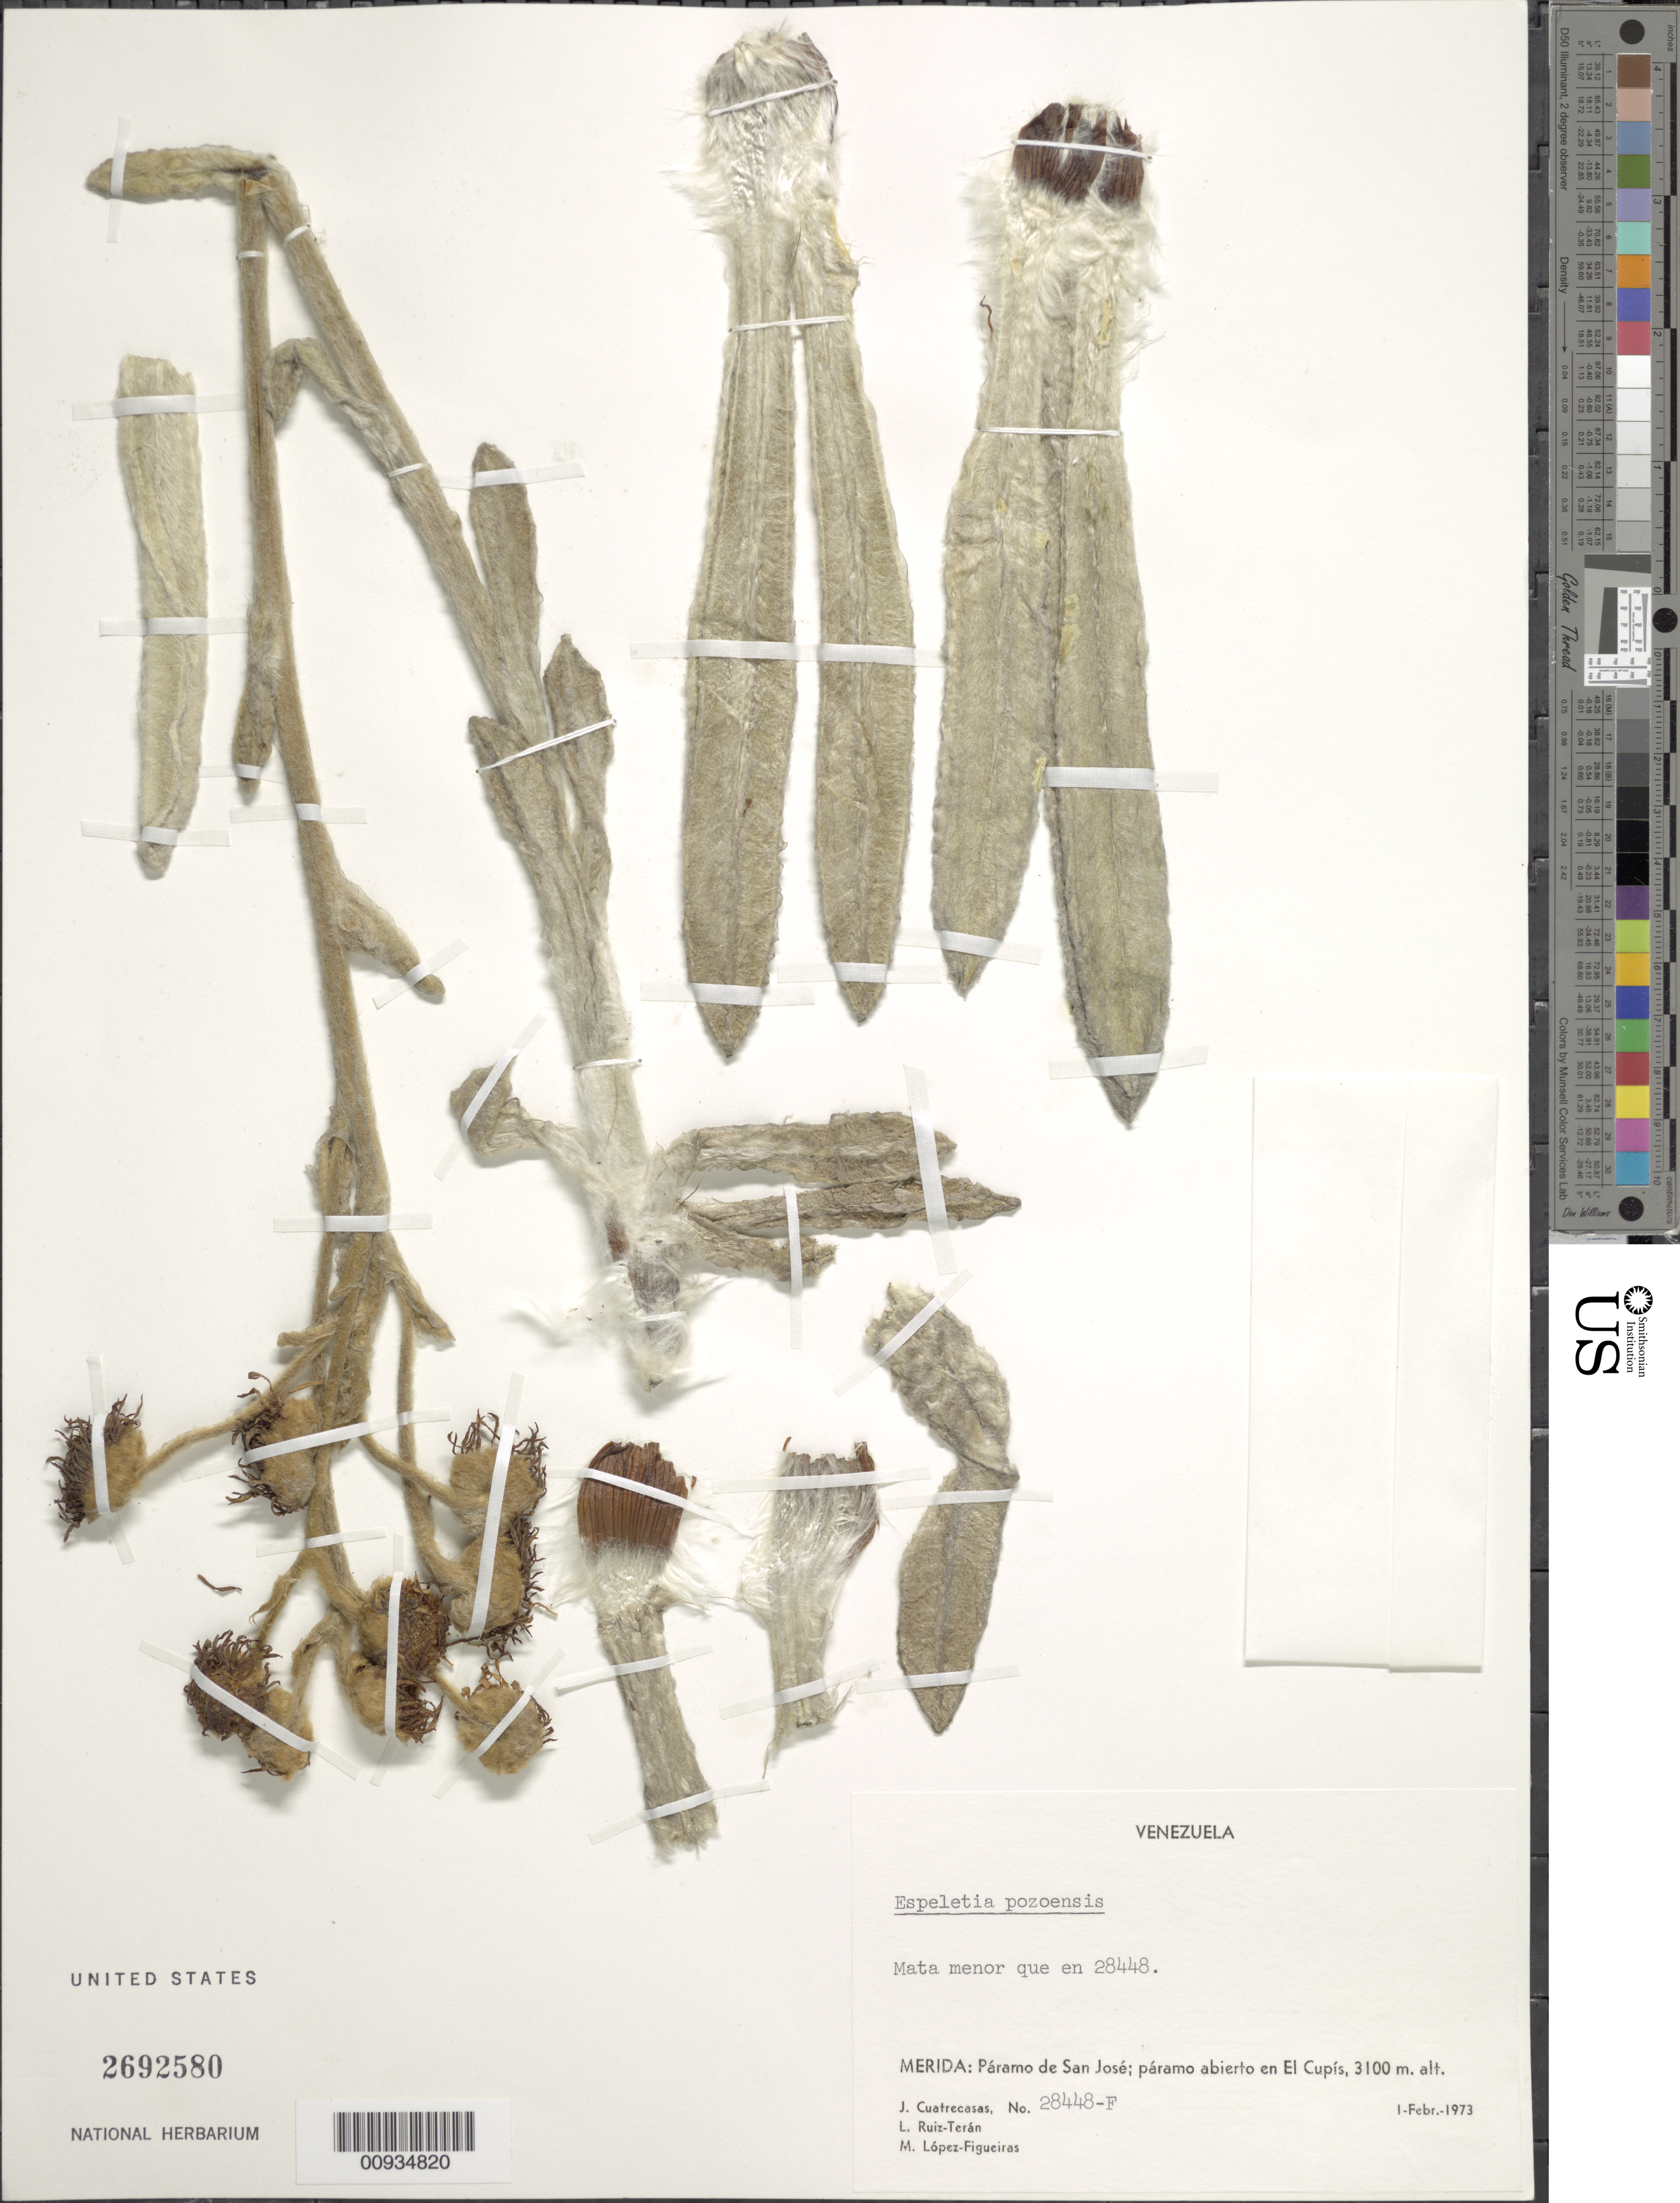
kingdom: Plantae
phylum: Tracheophyta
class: Magnoliopsida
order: Asterales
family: Asteraceae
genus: Espeletiopsis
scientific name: Espeletiopsis pozoensis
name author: (Cuatrec.) Cuatrec.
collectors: J. Cuatrecasas, L. E. Ruíz-Terán & M. López Figueiras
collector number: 28448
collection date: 1973-02-01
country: Venezuela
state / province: Mérida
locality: Páramo de San José. Páramo abierto de El Cupís.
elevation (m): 3100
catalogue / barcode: US 2692580